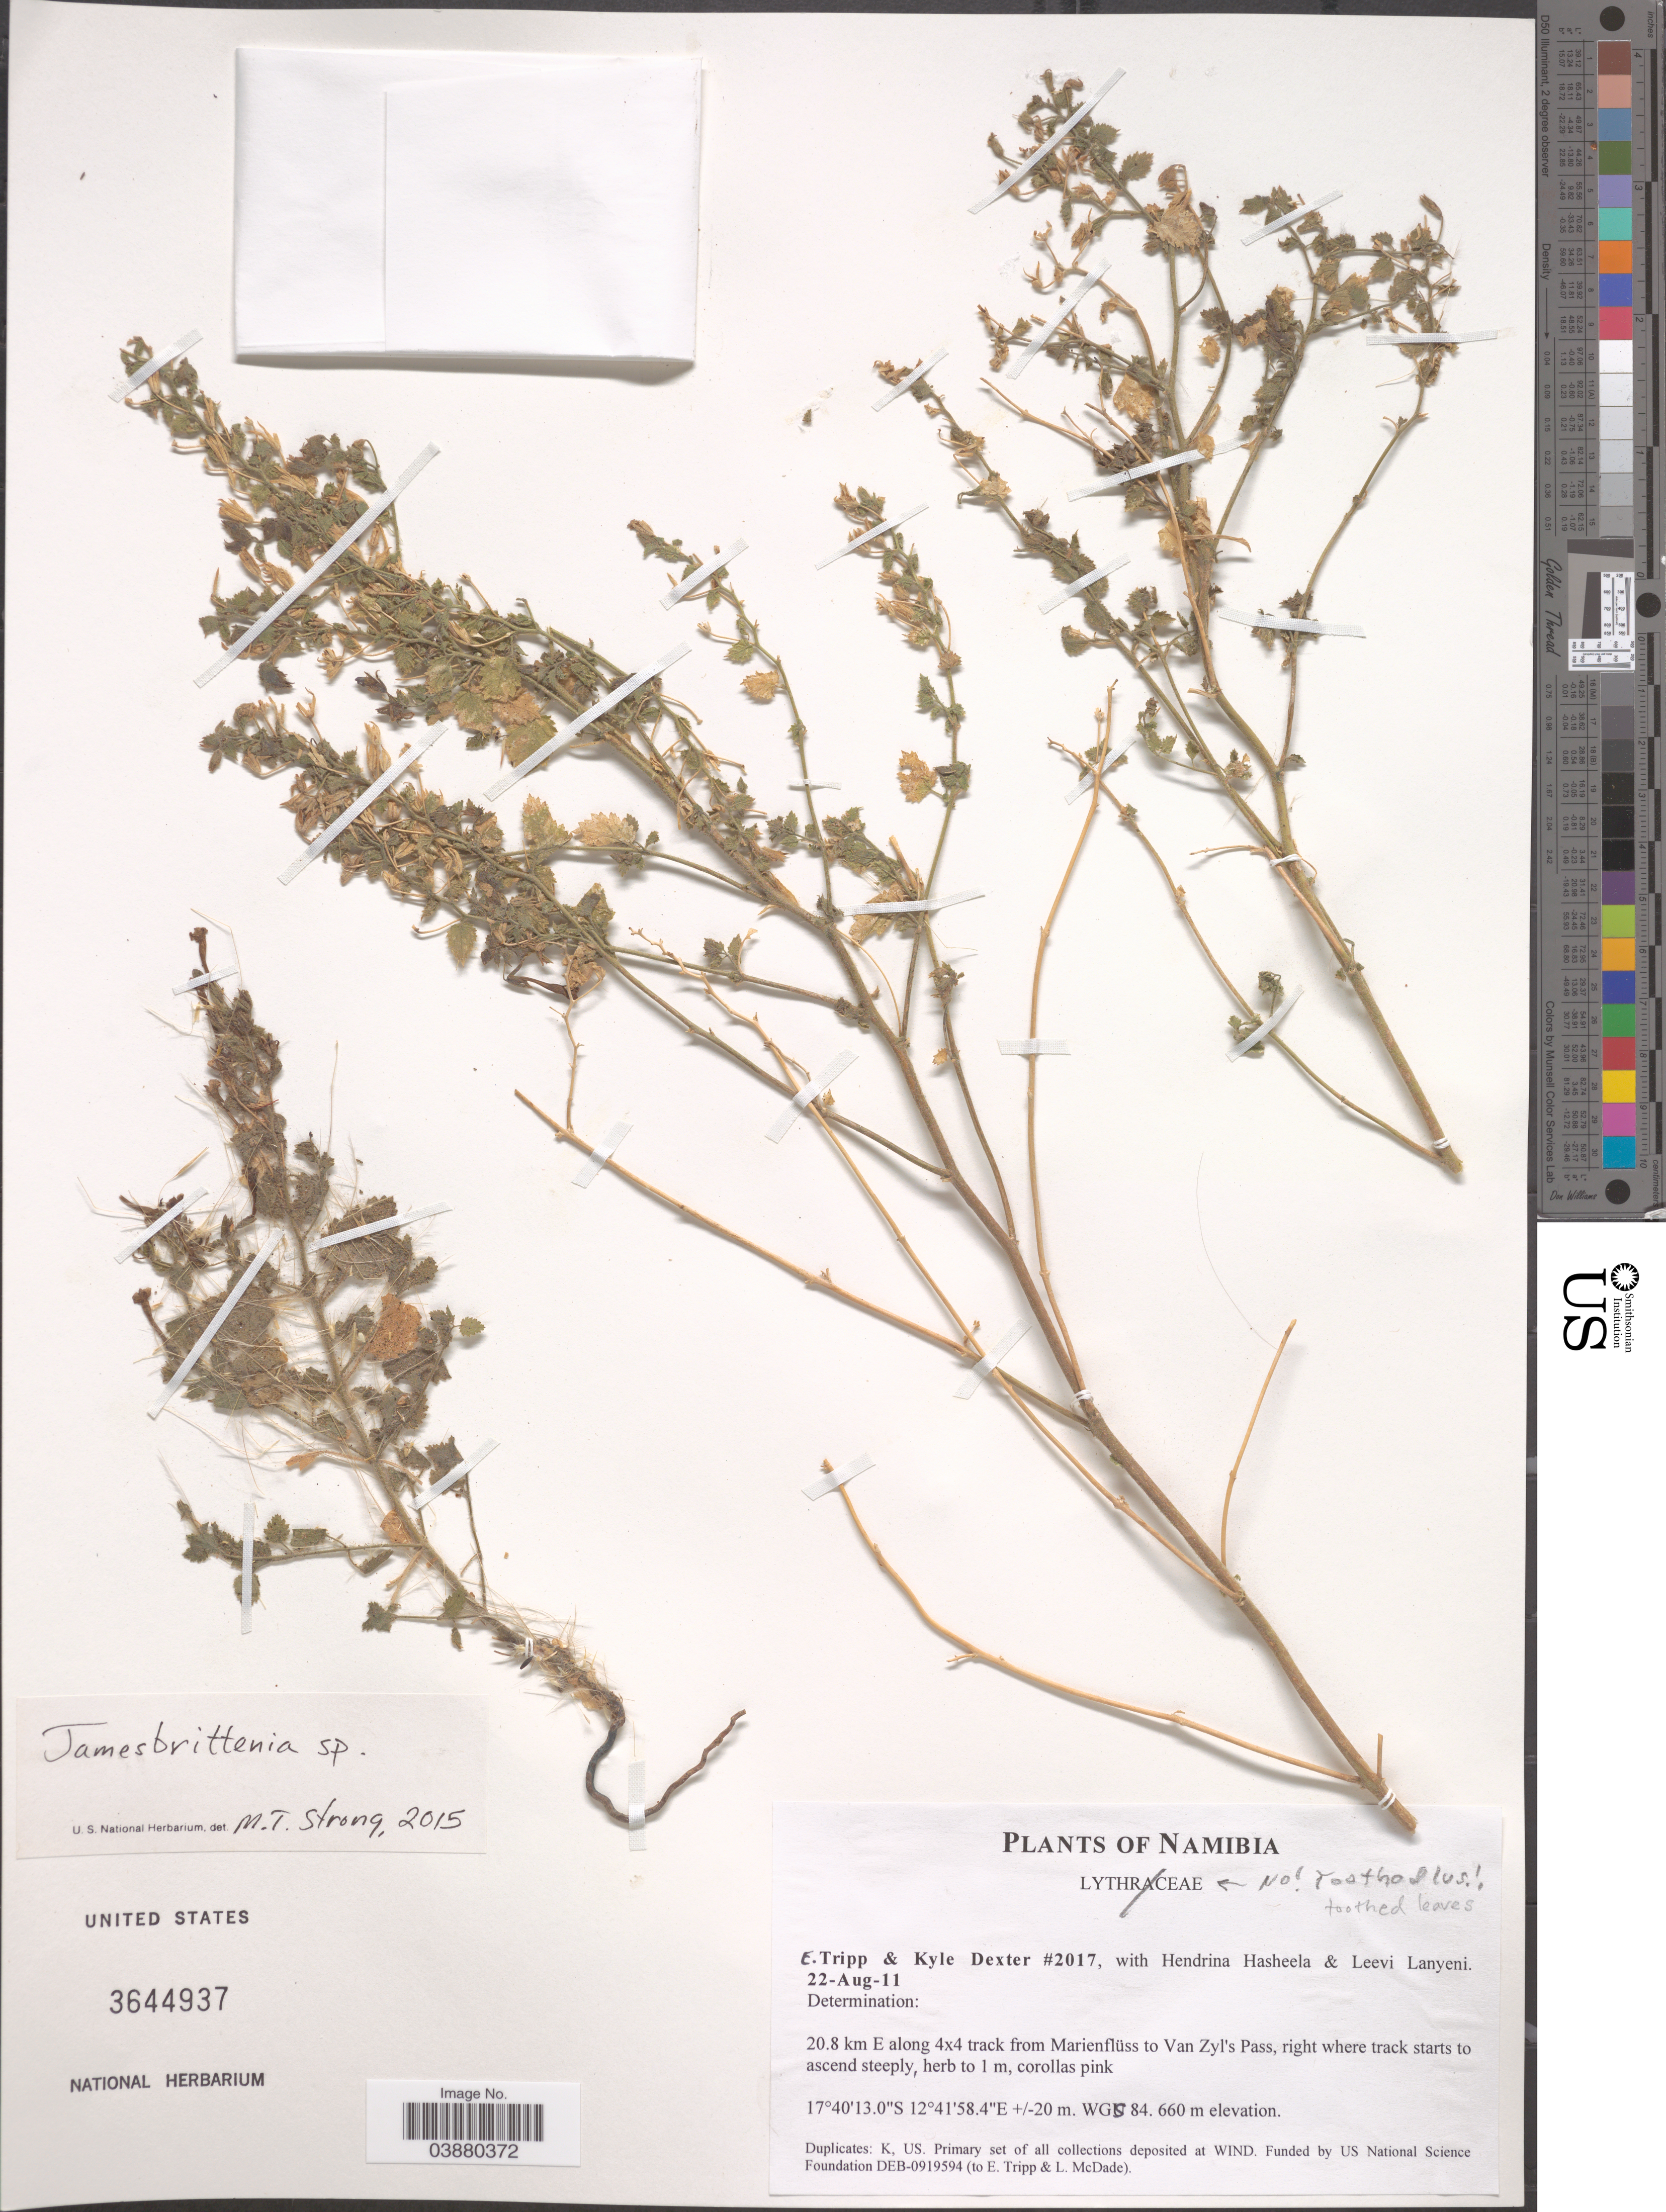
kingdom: Plantae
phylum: Tracheophyta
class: Magnoliopsida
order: Lamiales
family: Scrophulariaceae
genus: Jamesbrittenia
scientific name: Jamesbrittenia sp.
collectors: E. Tripp, K. Dexter, H. Hasheela & L. Lanyeni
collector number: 2017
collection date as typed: Transcribed d/m/y: 22/8/11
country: Namibia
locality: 20.8 km E along 4x4 track from Marienflüss to Van Zyl's Pass, right where track starts to ascend steeply.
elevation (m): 660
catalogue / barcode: US 3644937